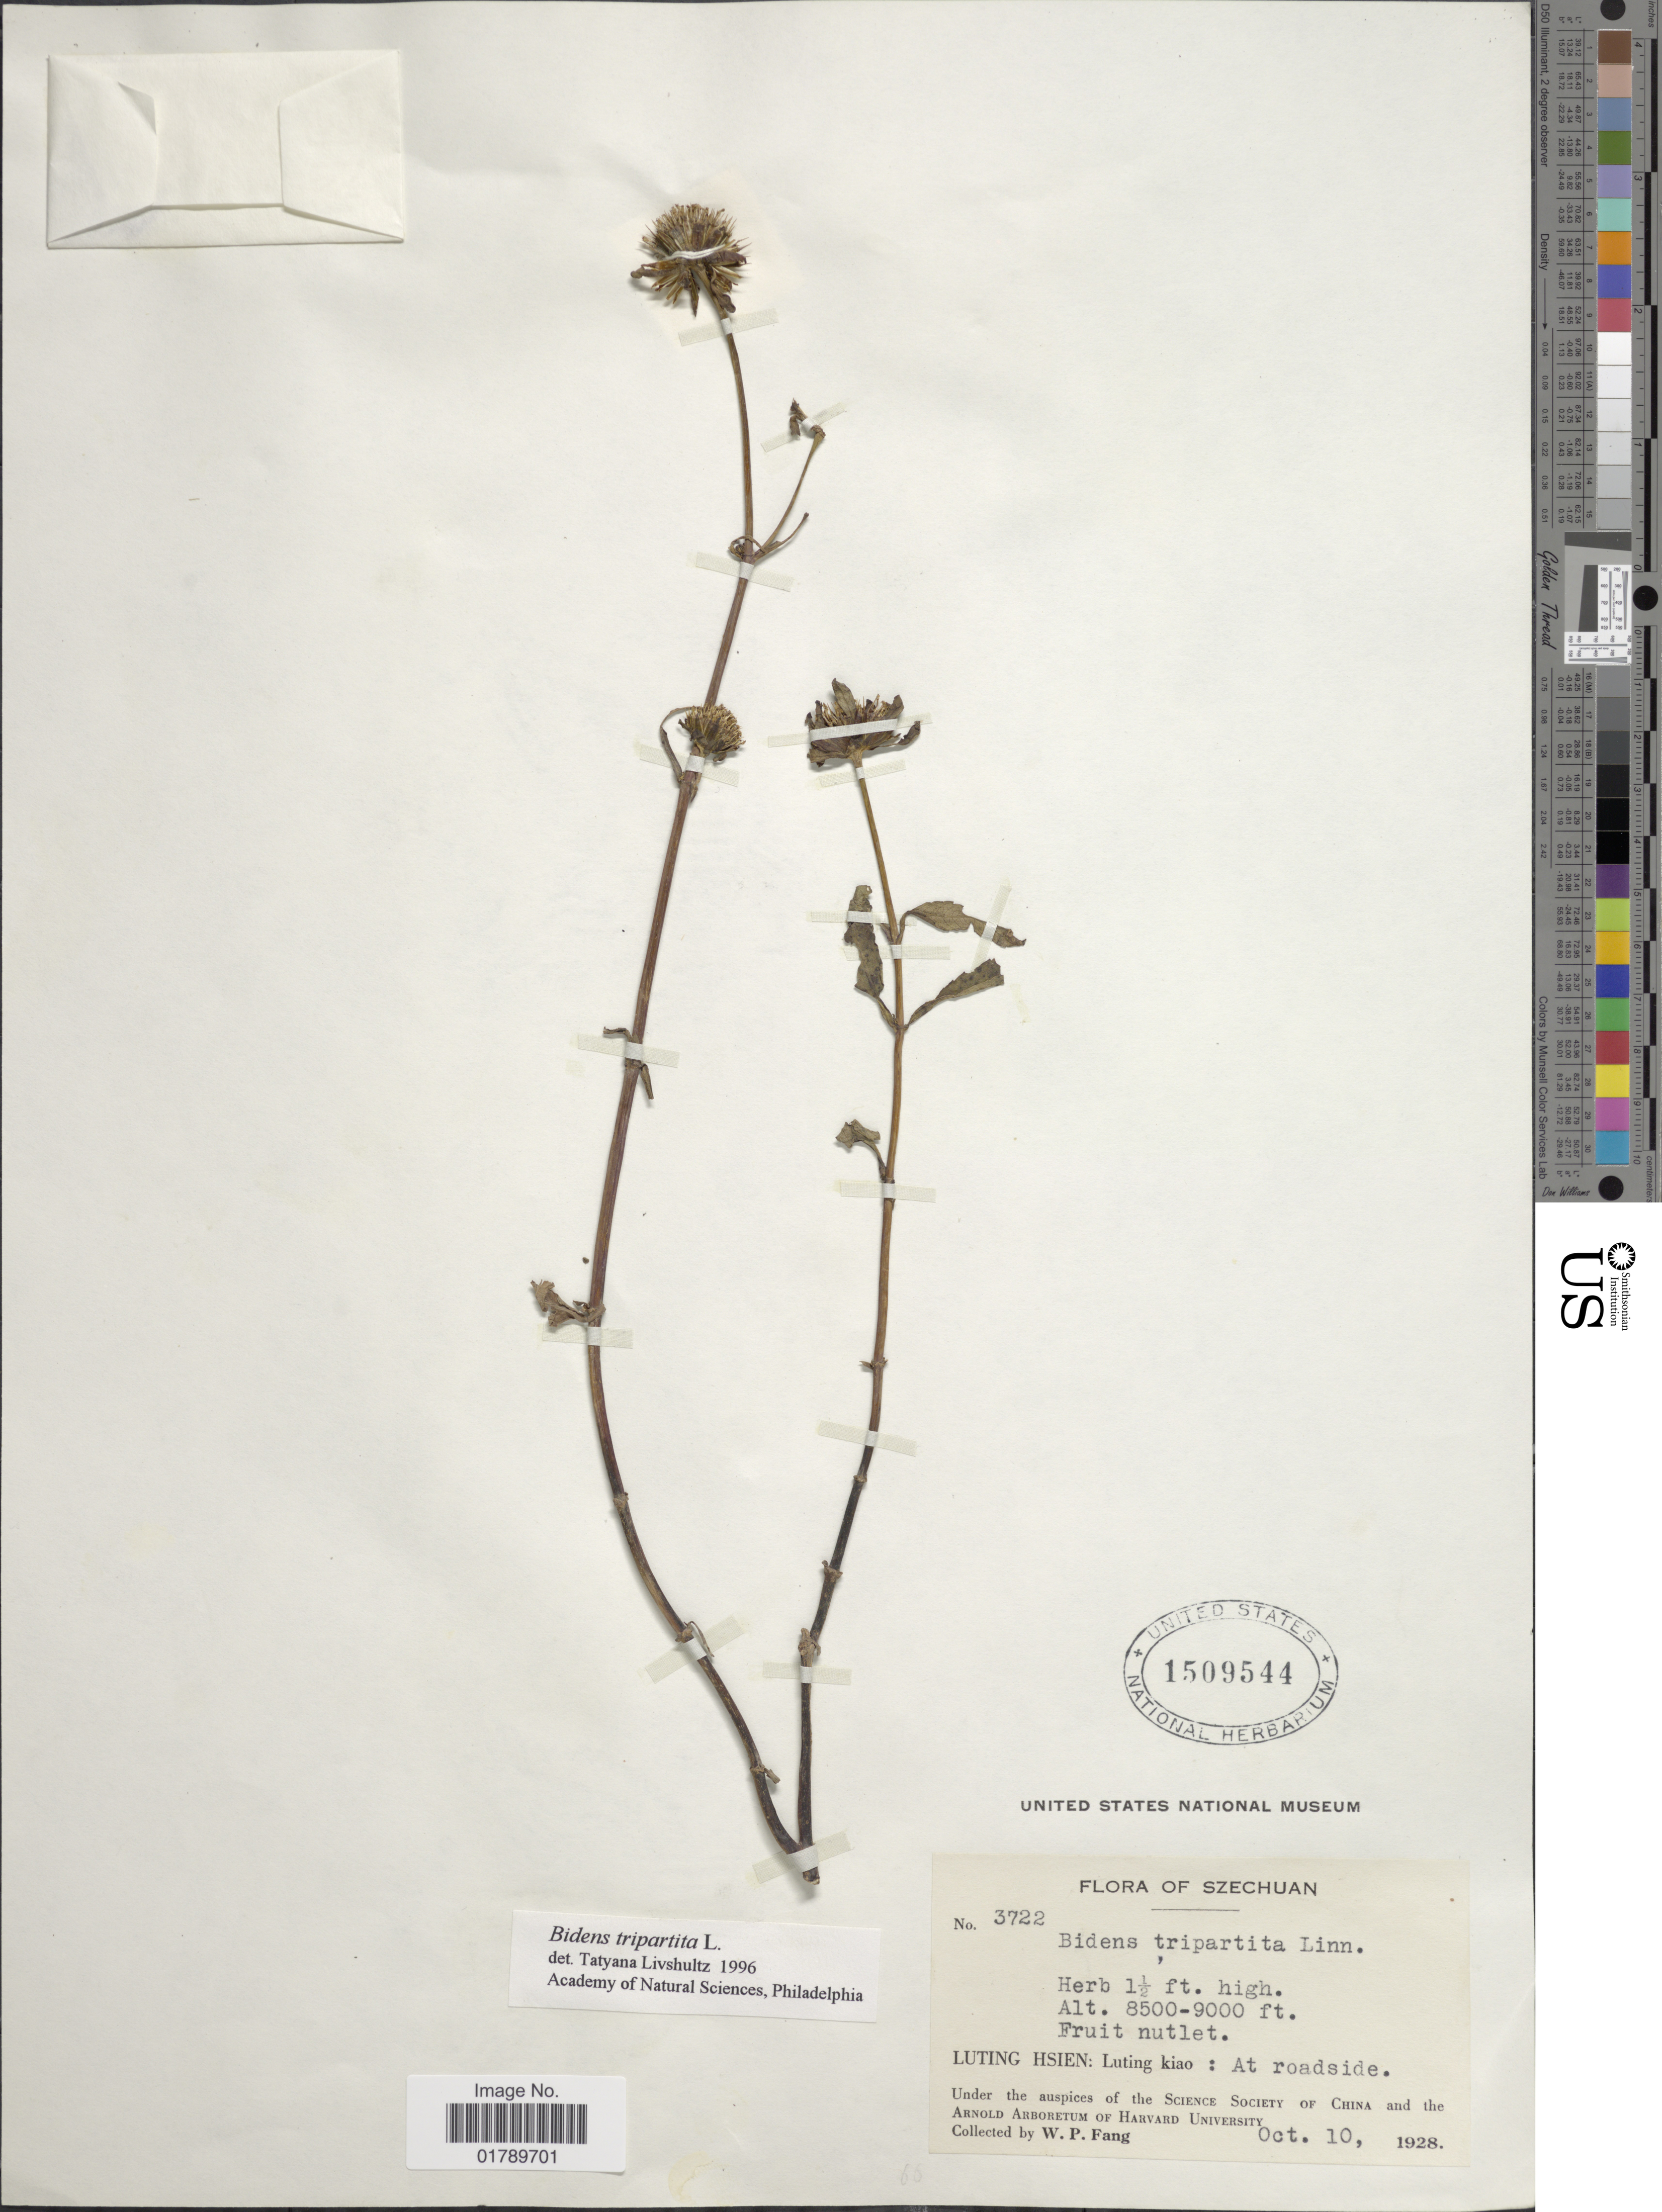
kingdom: Plantae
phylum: Tracheophyta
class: Magnoliopsida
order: Asterales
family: Asteraceae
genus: Bidens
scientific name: Bidens tripartita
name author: L.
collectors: W. P. Fang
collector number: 3722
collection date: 1928-10-10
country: China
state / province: Sichuan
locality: Szechuan. Luting Hsien: Luting kioa: At roadside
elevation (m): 2591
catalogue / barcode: US 1509544